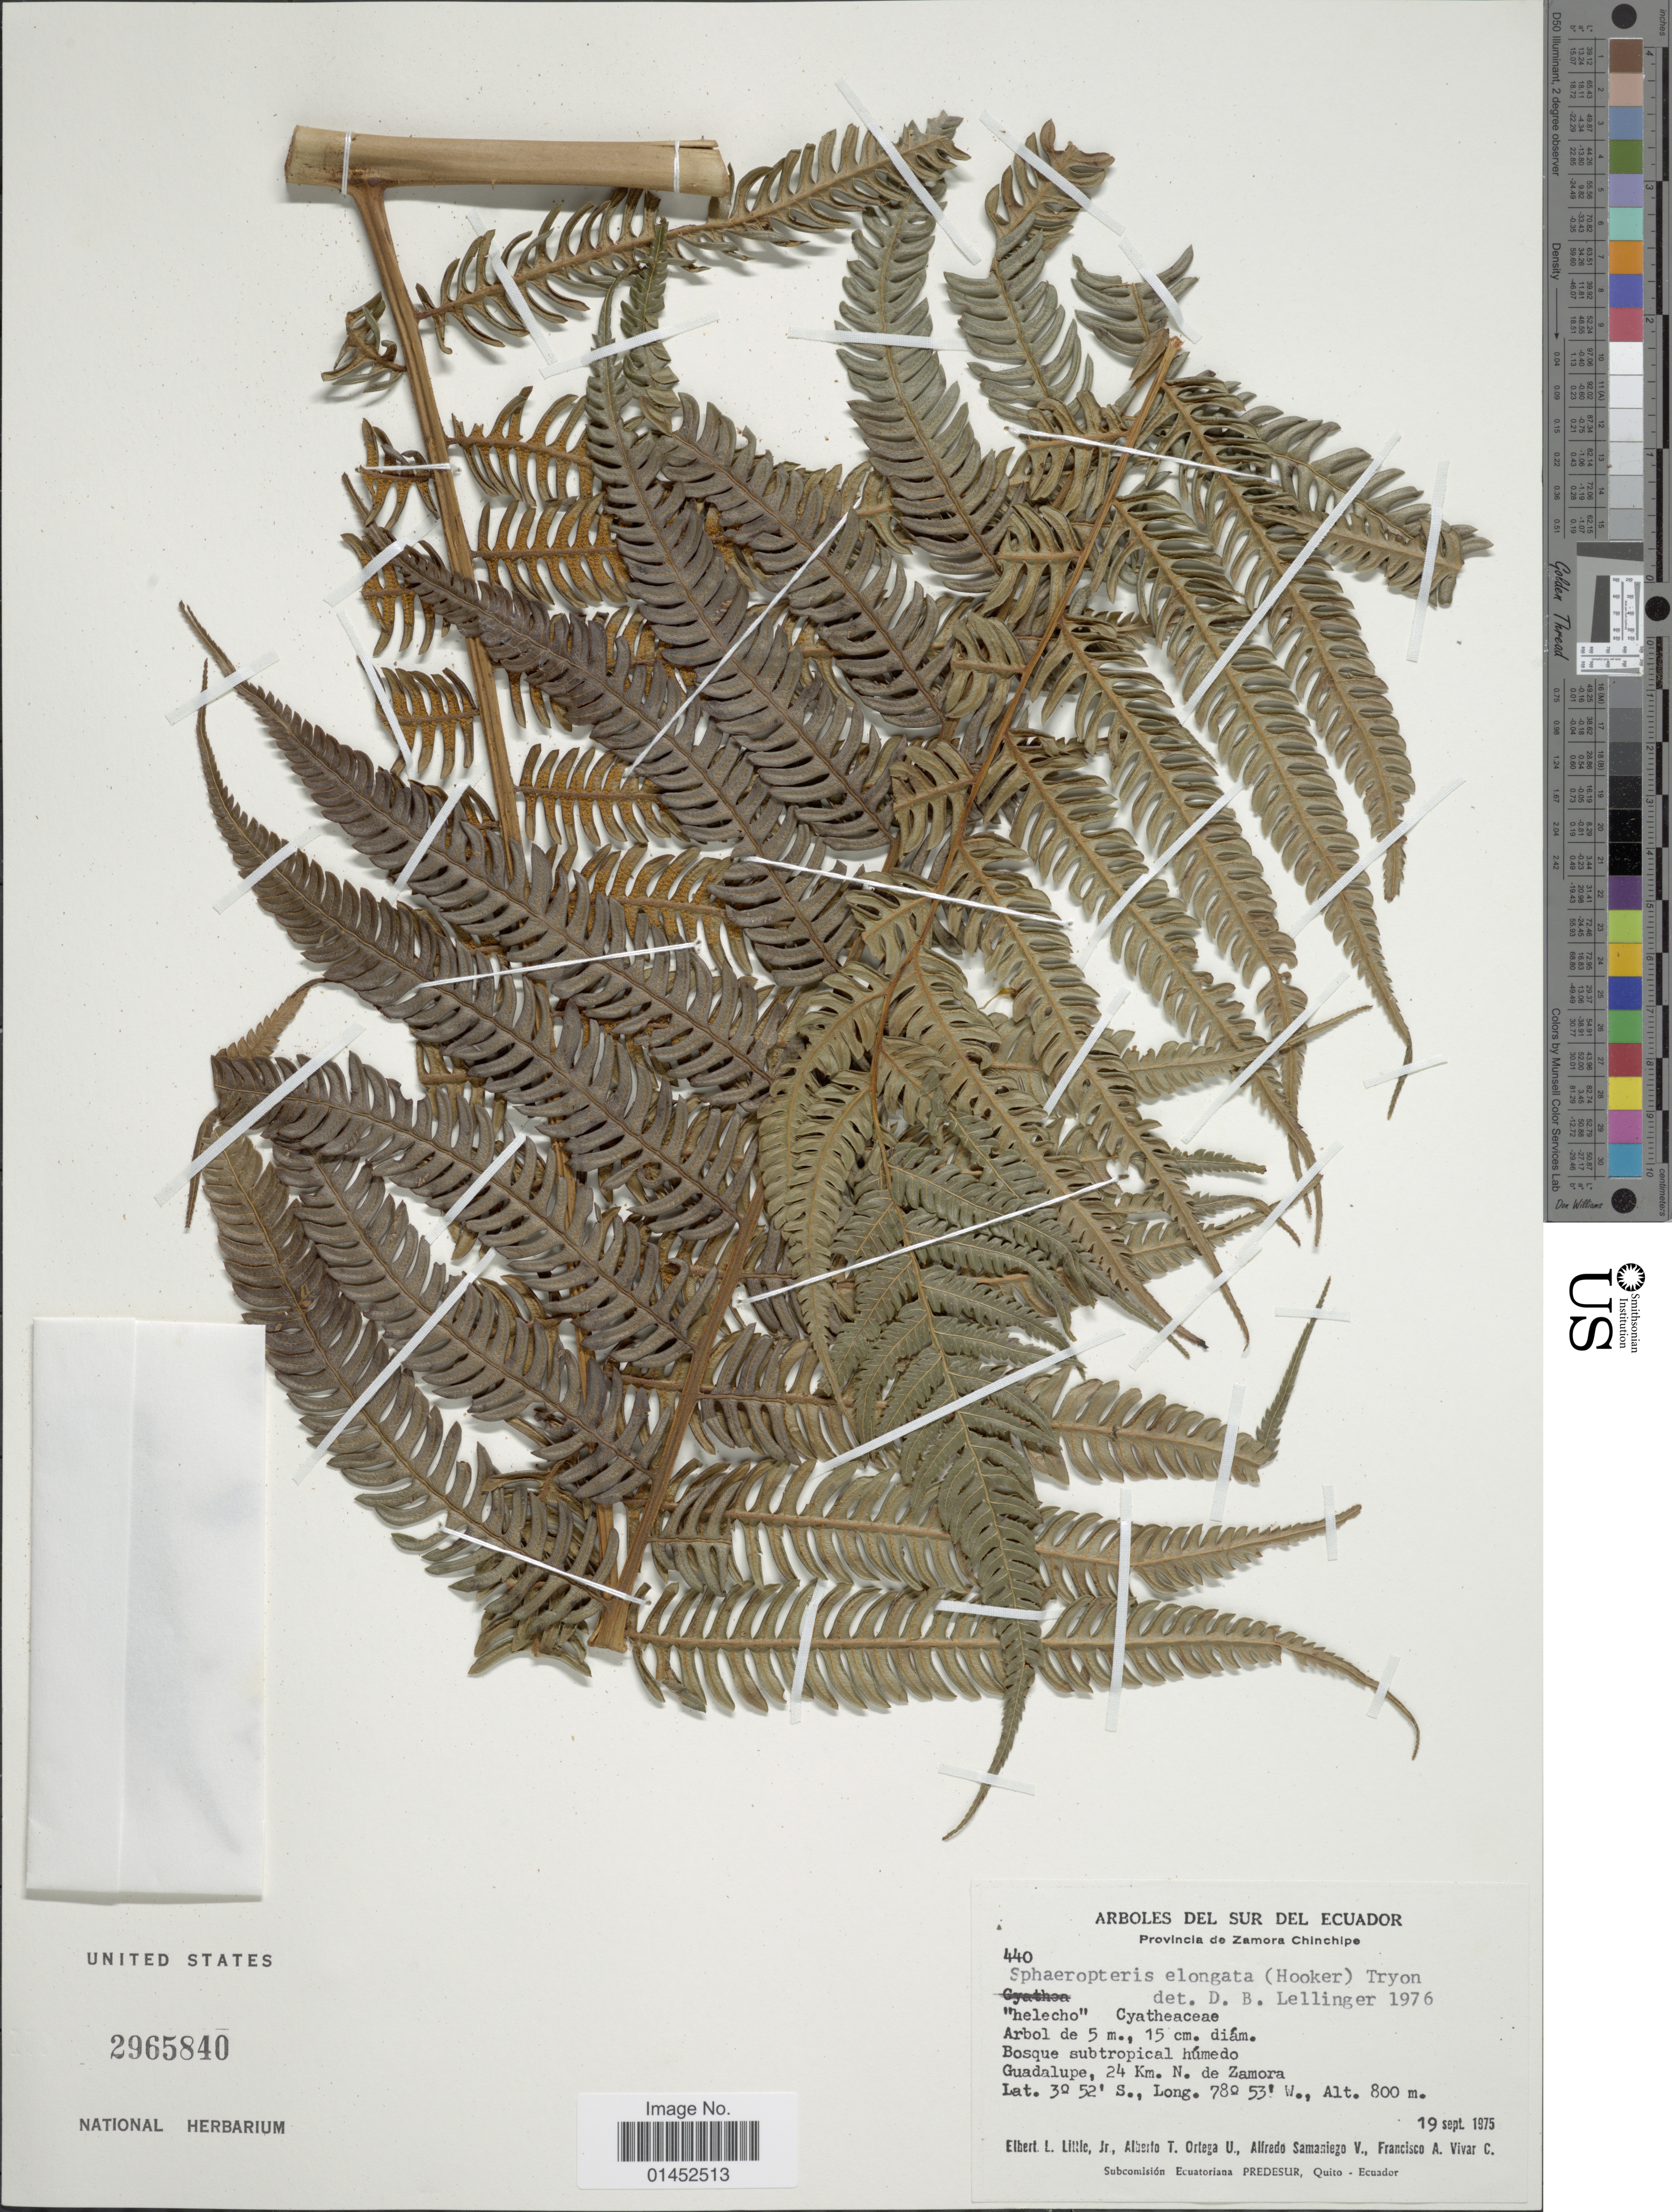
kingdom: Plantae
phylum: Tracheophyta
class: Polypodiopsida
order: Cyatheales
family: Cyatheaceae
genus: Cyathea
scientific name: Cyathea poeppigii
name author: (Hook.) Domin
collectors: E. L. Little, A. T. Ortega U., A. Samaniago V. & F. A. Vivar C.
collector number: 440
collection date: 1975-09-19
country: Ecuador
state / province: Zamora-Chinchipe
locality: Guadalupe, 24 km N de Zamora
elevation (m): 800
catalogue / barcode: US 2965840